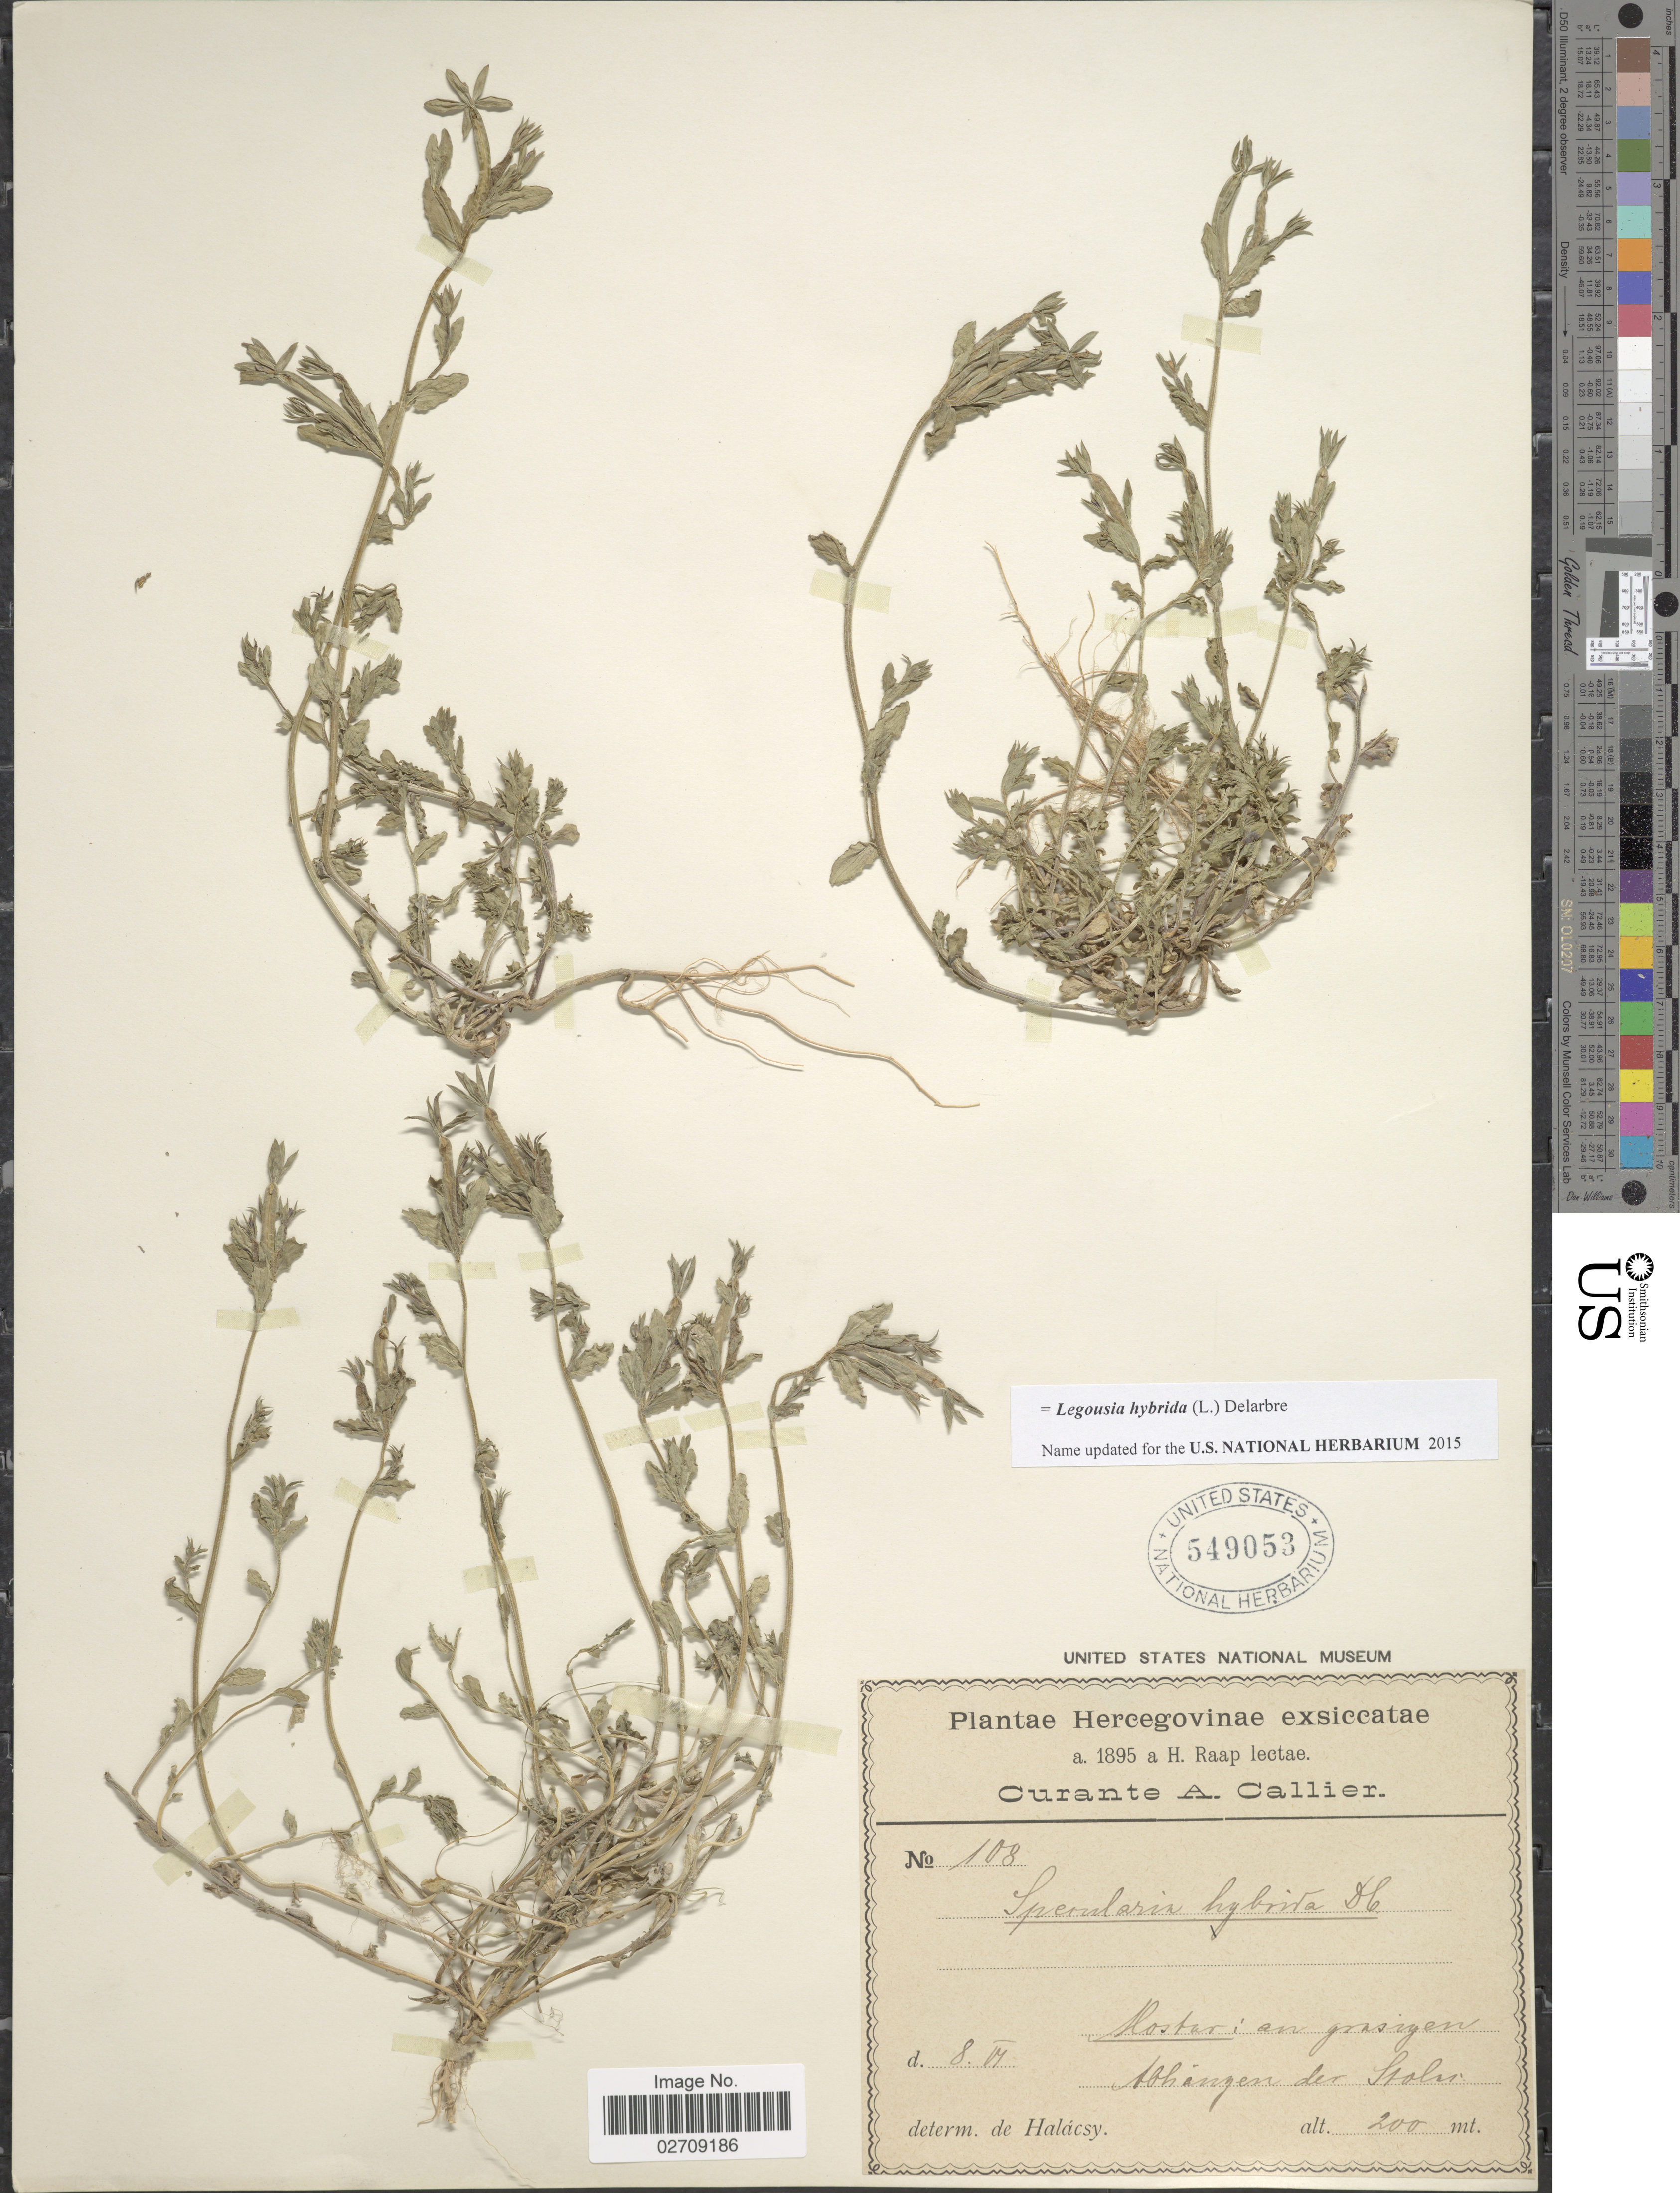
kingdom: Plantae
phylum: Tracheophyta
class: Magnoliopsida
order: Asterales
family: Campanulaceae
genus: Legousia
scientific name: Legousia hybrida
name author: (L.) Delarbre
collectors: H. Raap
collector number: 108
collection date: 1895-06-08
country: Bosnia and Herzegovina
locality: Hercegovinae. Moster: an grasigen Abhangen der Stolei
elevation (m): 200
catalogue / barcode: US 549053